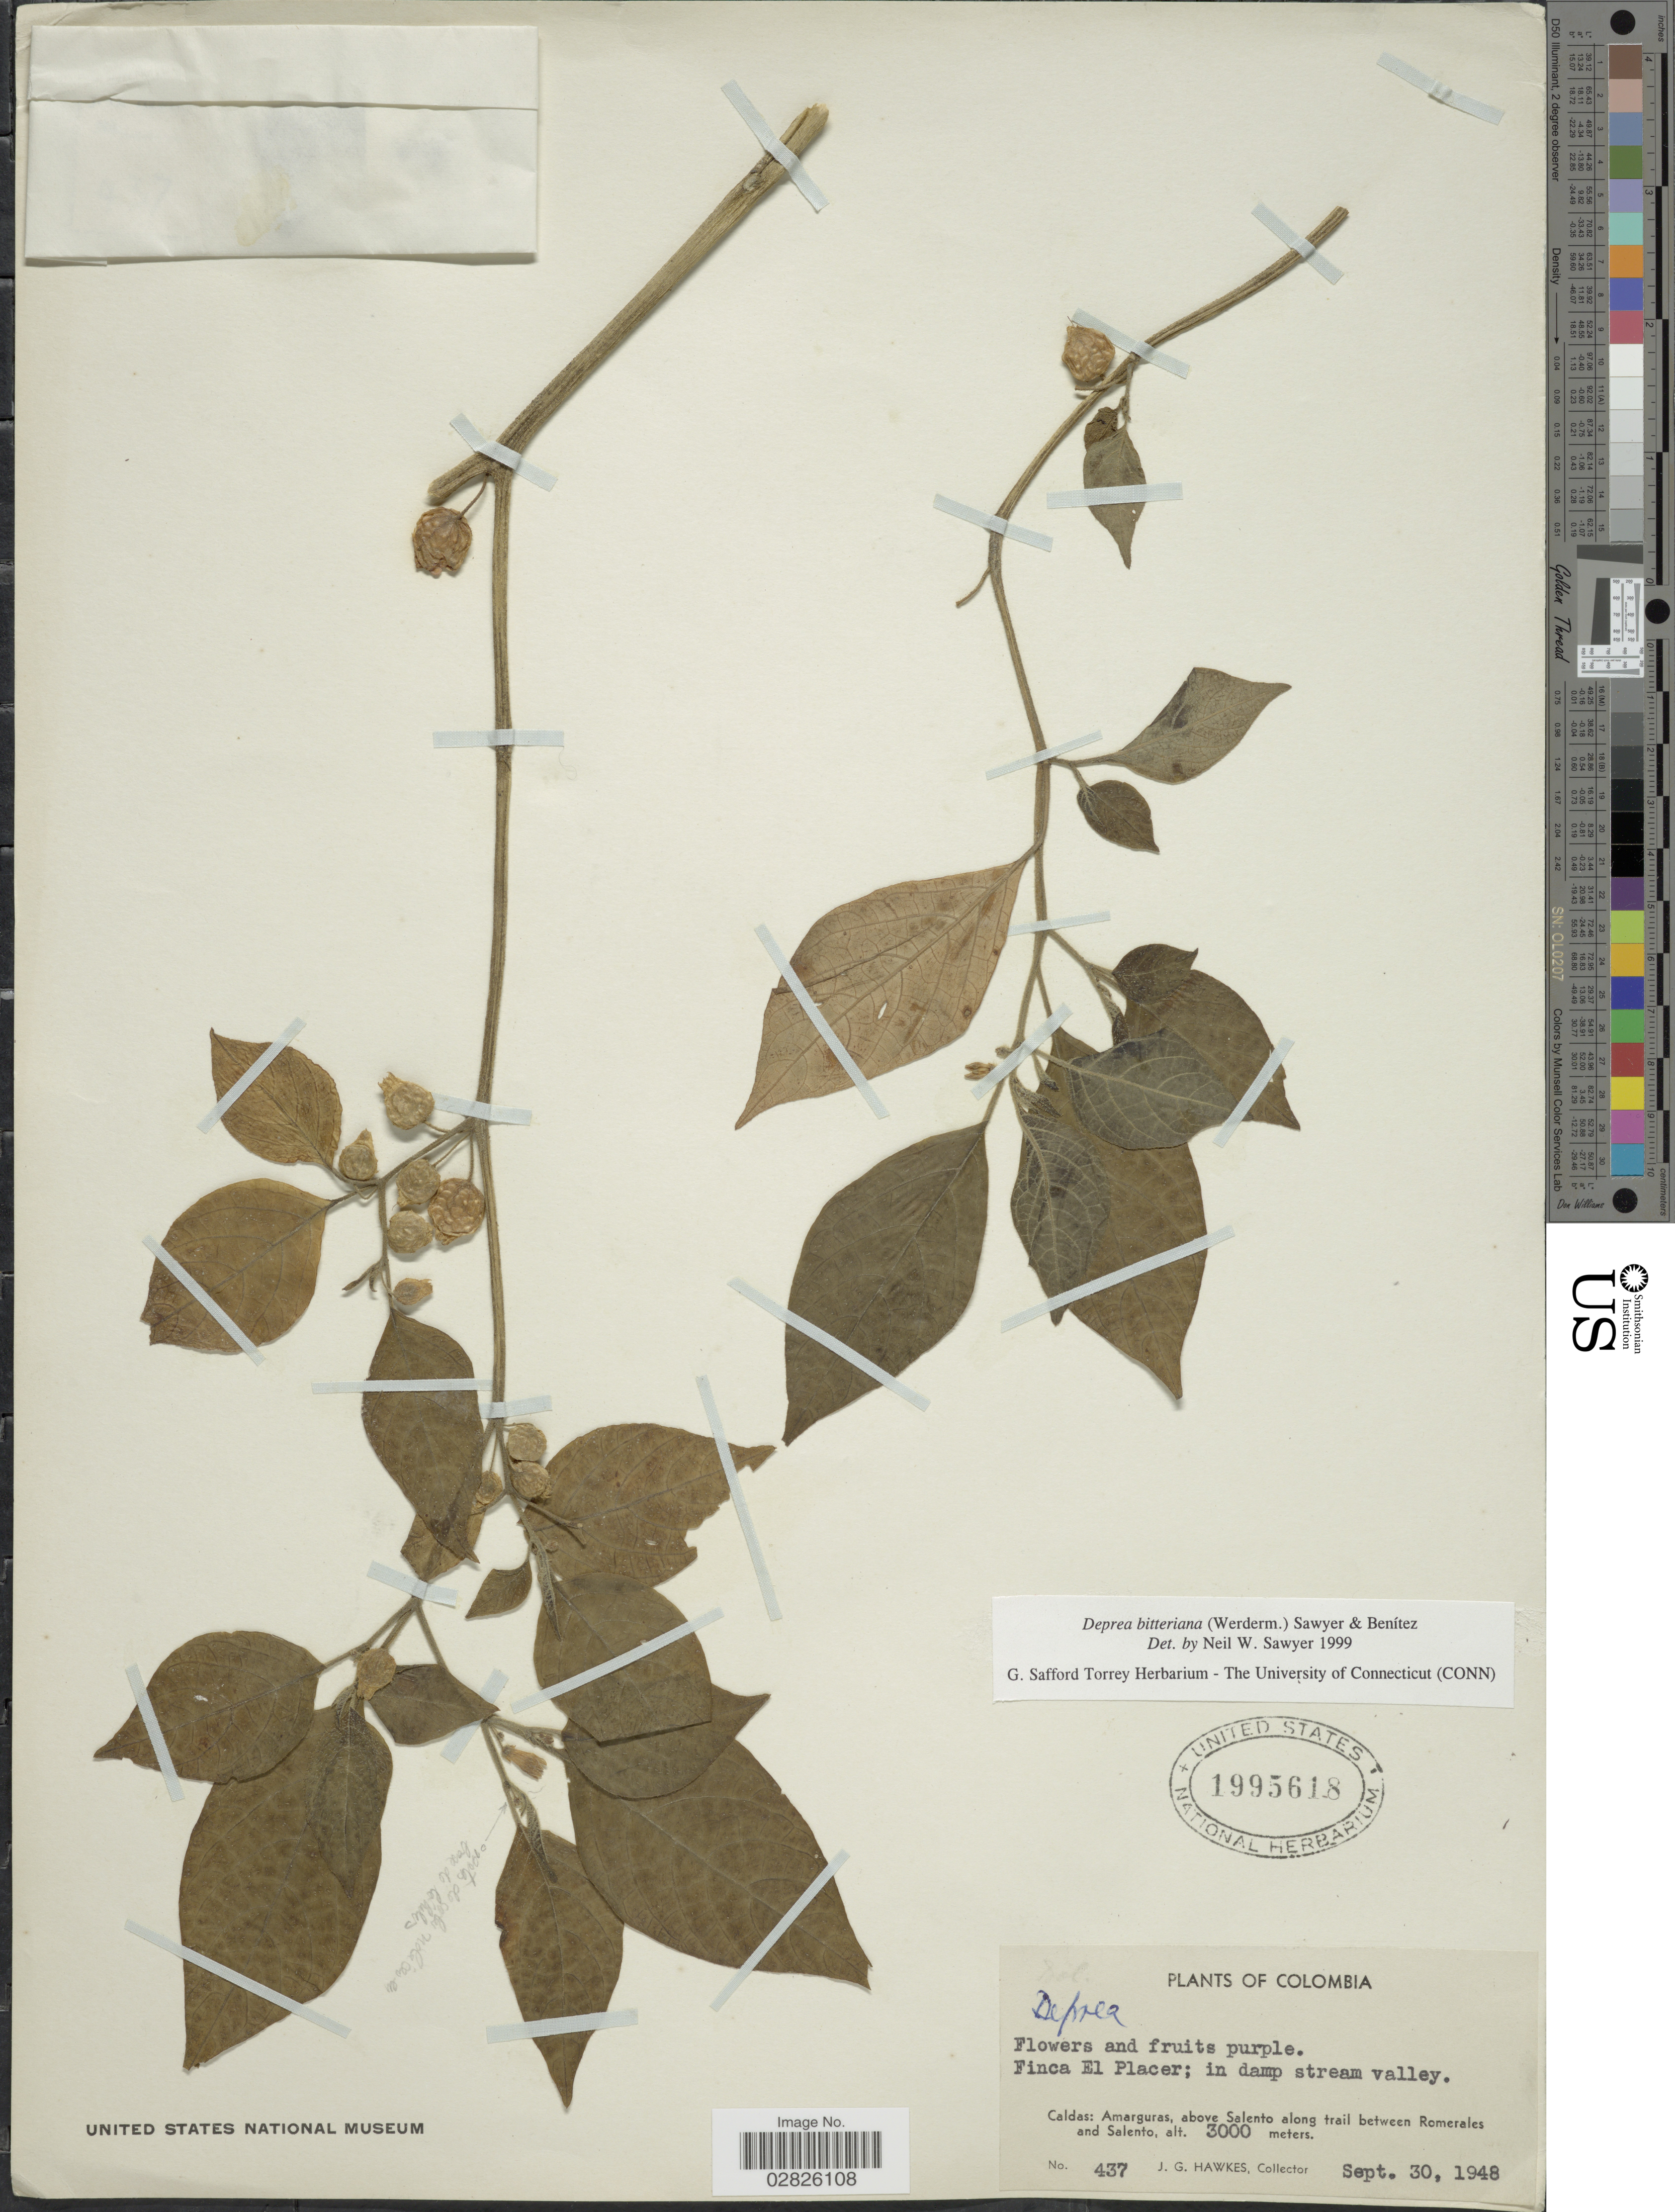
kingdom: Plantae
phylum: Tracheophyta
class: Magnoliopsida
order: Solanales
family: Solanaceae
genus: Deprea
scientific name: Deprea bitteriana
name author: (Werderm.) Sawyer & Benítez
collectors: J. Hawkes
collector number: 437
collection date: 1948-09-30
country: Colombia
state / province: Caldas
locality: Finca El Placer. Caldas: Amarguras, above Salento along trail between Romerales and Salento.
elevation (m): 3000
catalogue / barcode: US 1995618